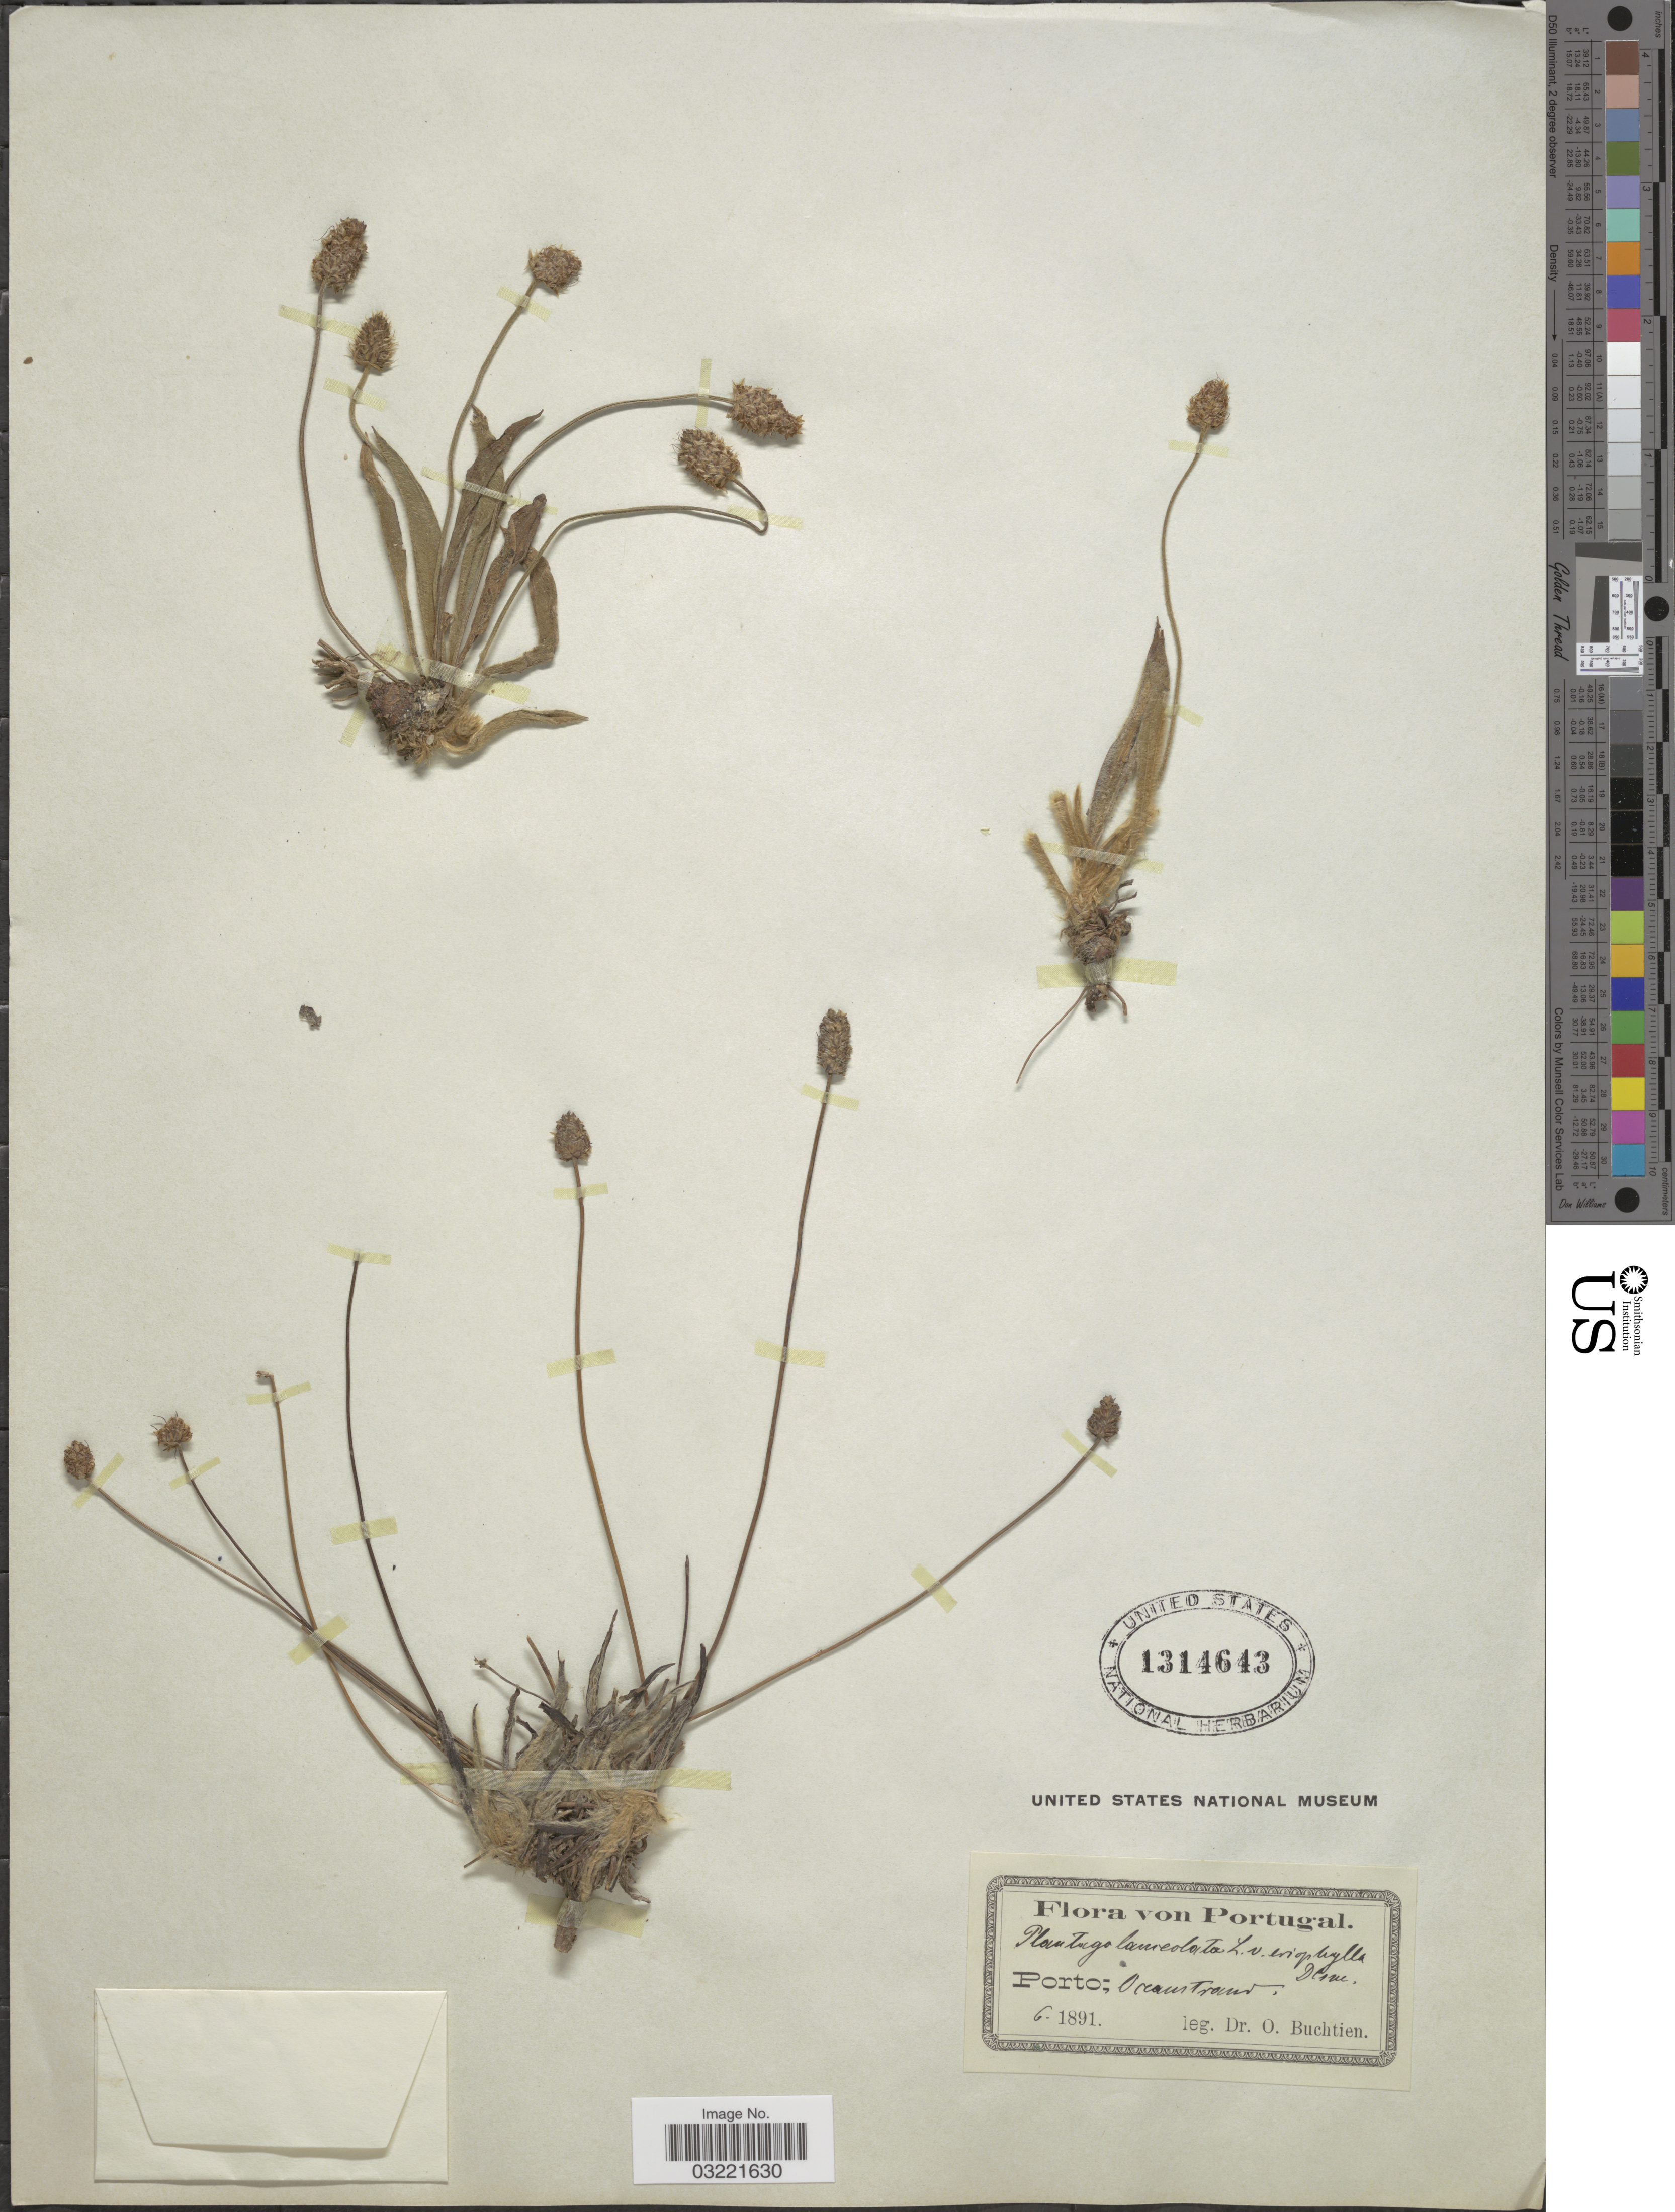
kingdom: Plantae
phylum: Tracheophyta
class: Magnoliopsida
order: Lamiales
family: Plantaginaceae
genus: Plantago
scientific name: Plantago lanceolata var. eriophylla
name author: Decne.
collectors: O. Buchtien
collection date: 1891-06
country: Portugal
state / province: Porto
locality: Oranstrand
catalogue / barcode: US 1314643